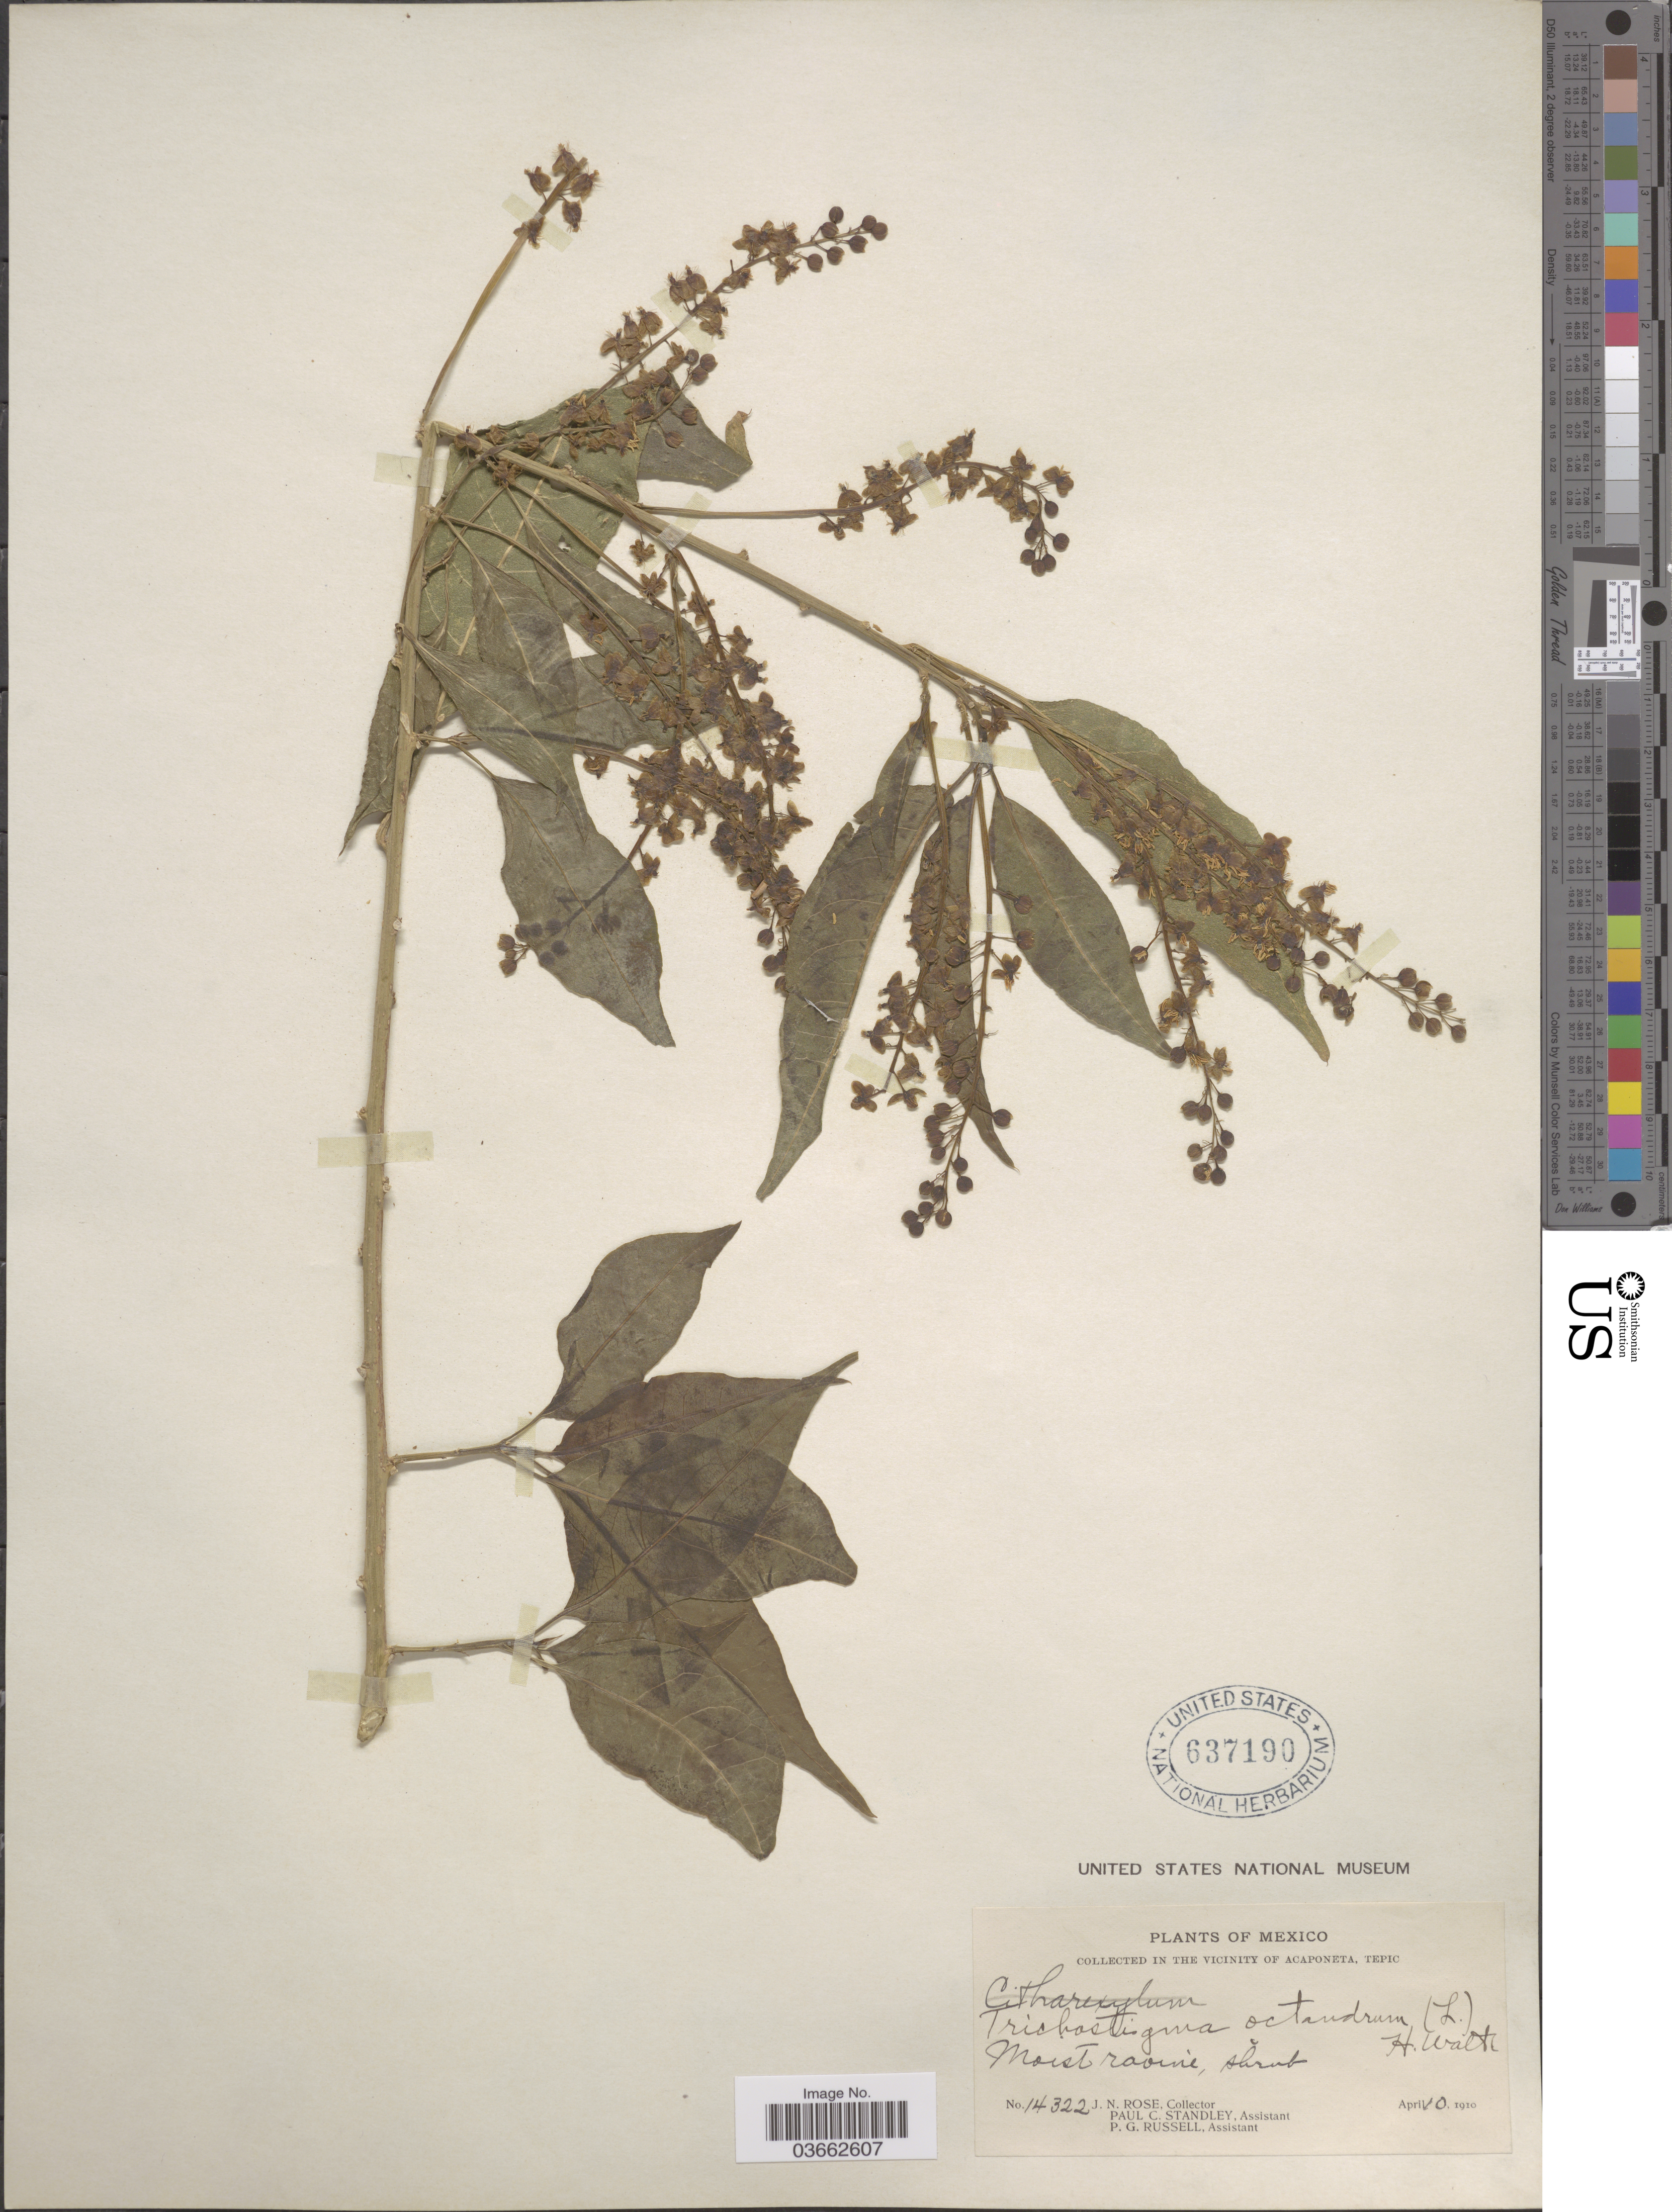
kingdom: Plantae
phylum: Tracheophyta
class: Magnoliopsida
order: Caryophyllales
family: Phytolaccaceae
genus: Trichostigma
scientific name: Trichostigma octandrum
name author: (L.) H. Walter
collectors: J. N. Rose, P. C. Standley & P. G. Russell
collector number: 14322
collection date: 1910-04-10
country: Mexico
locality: In the vicinity of Acaponeta, Tepic.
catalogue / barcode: US 637190